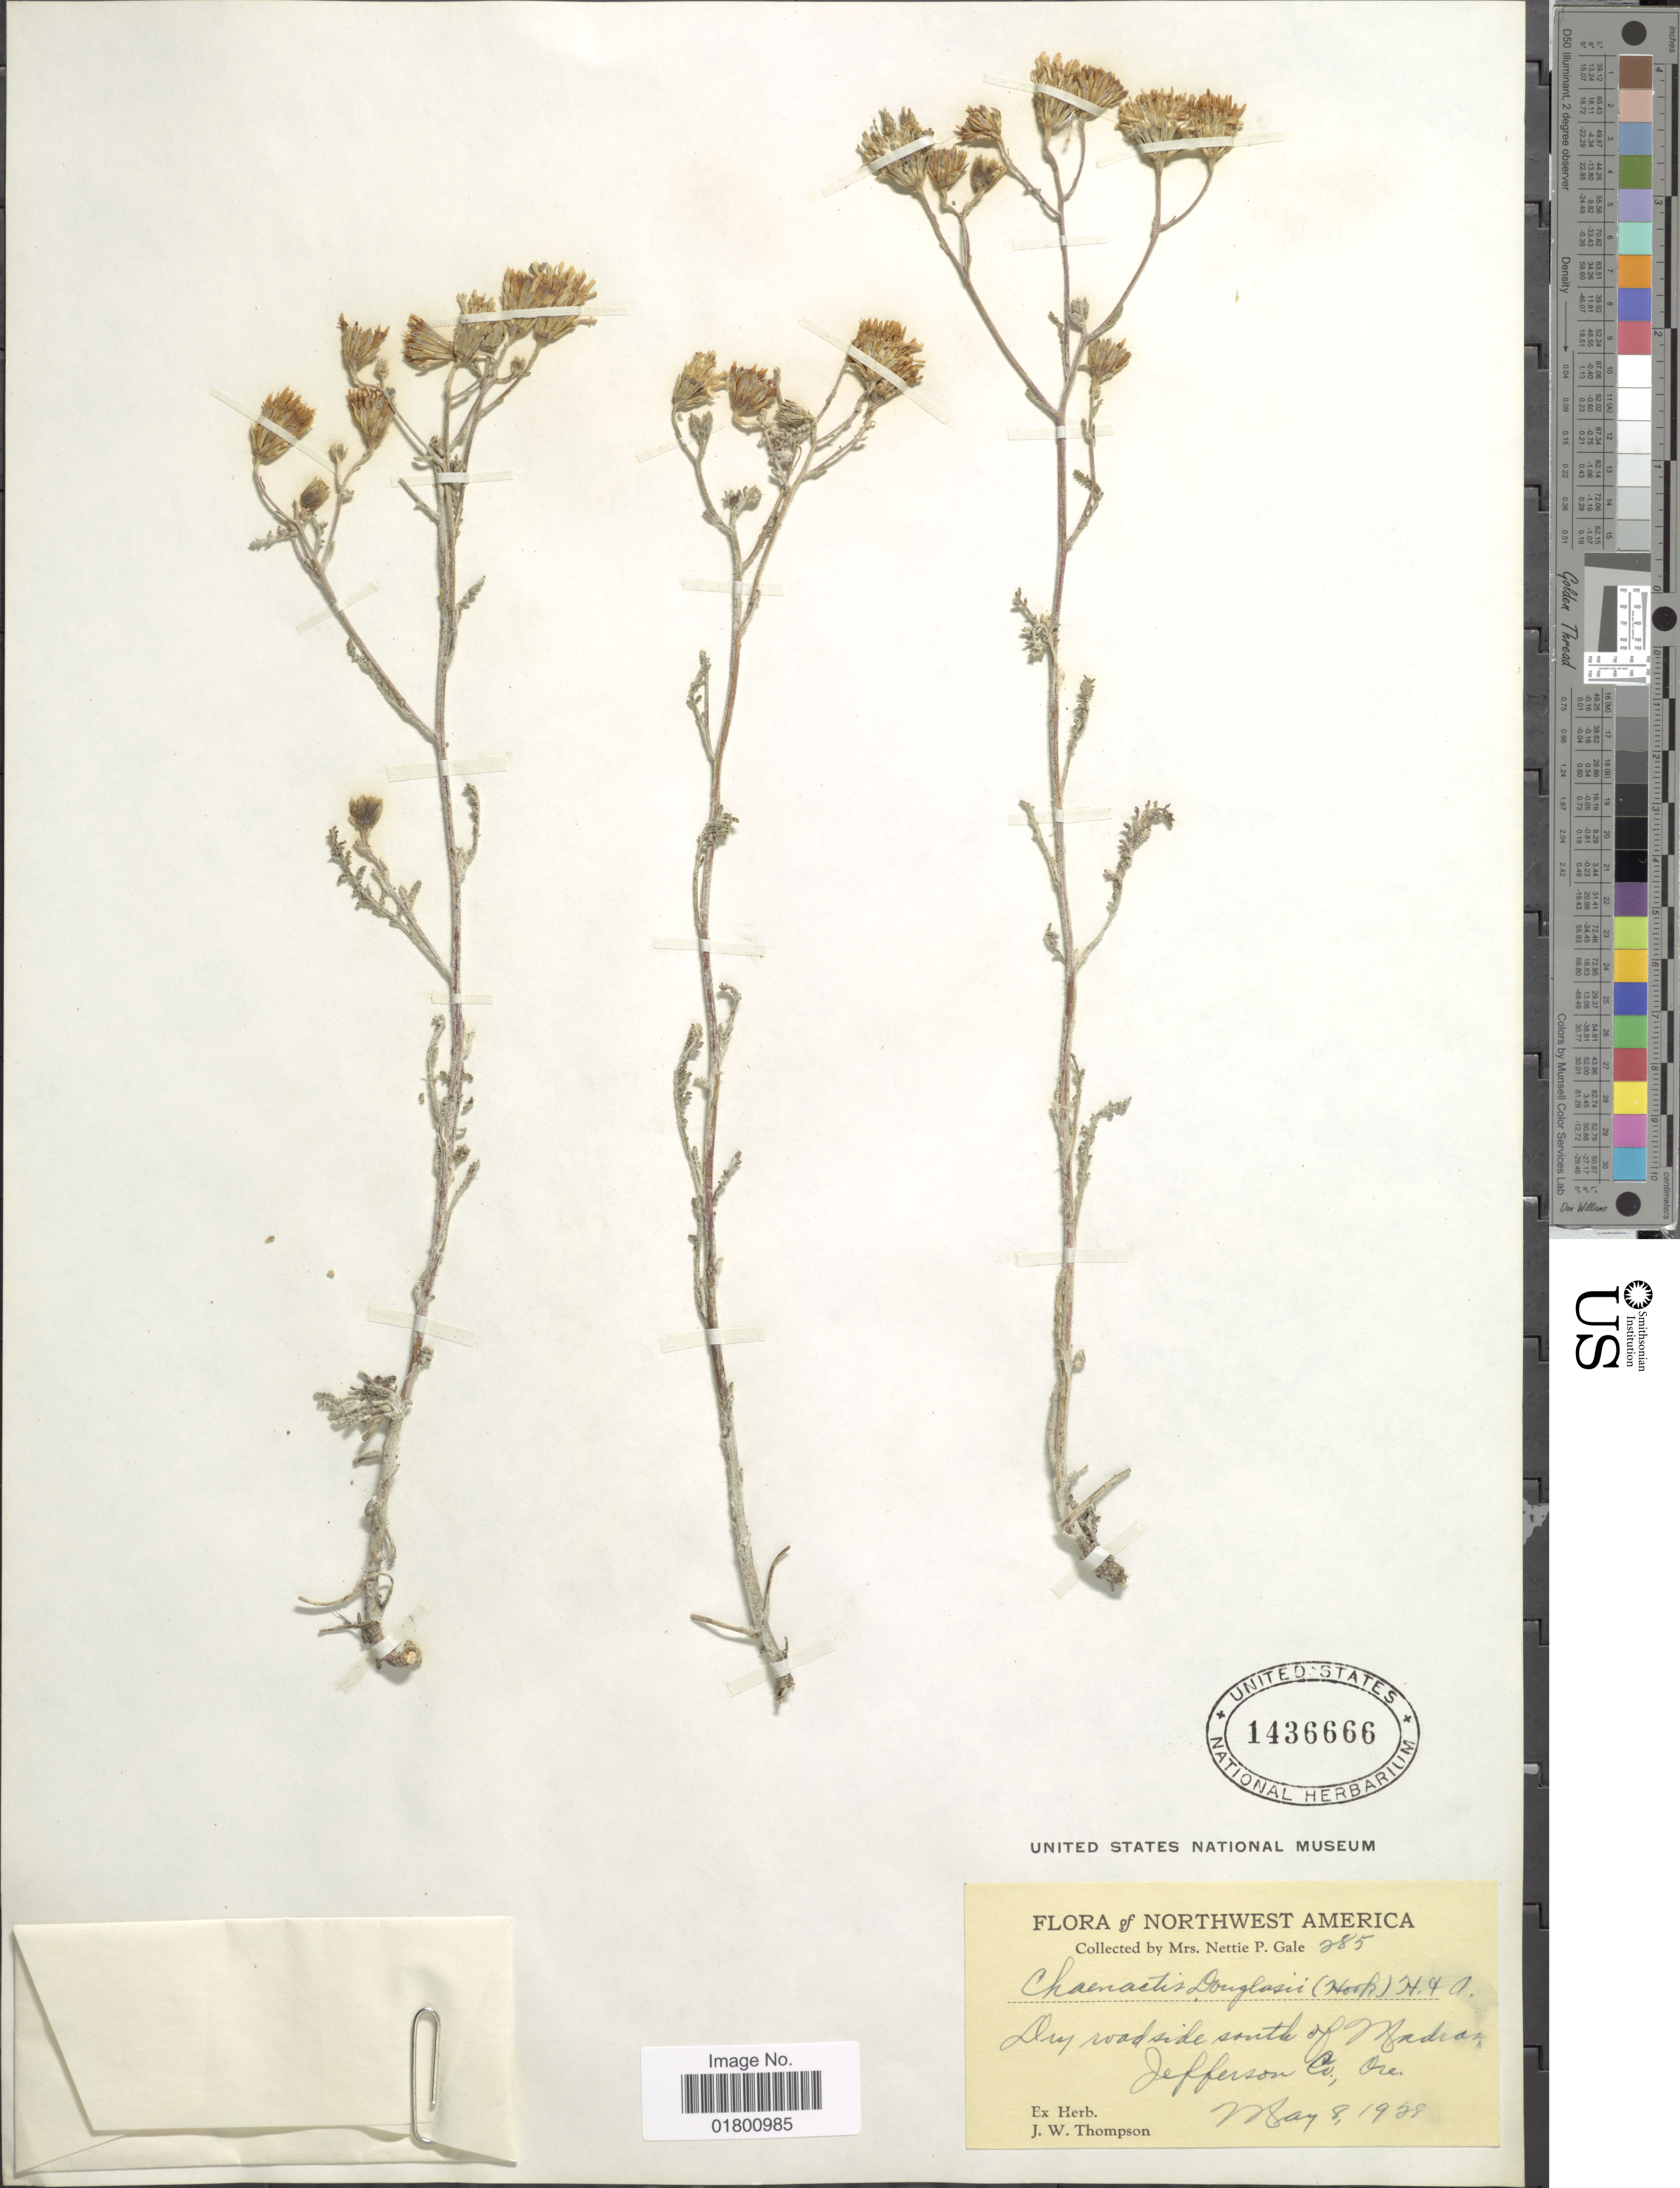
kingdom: Plantae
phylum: Tracheophyta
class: Magnoliopsida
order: Asterales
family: Asteraceae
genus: Chaenactis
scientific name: Chaenactis douglasii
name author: Hook. & Arn.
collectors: N. Gale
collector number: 285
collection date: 1938-05-08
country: United States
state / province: Oregon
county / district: Jefferson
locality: Northwest America, Dry roadside south of Madran, Jefferson Co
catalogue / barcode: US 1436666